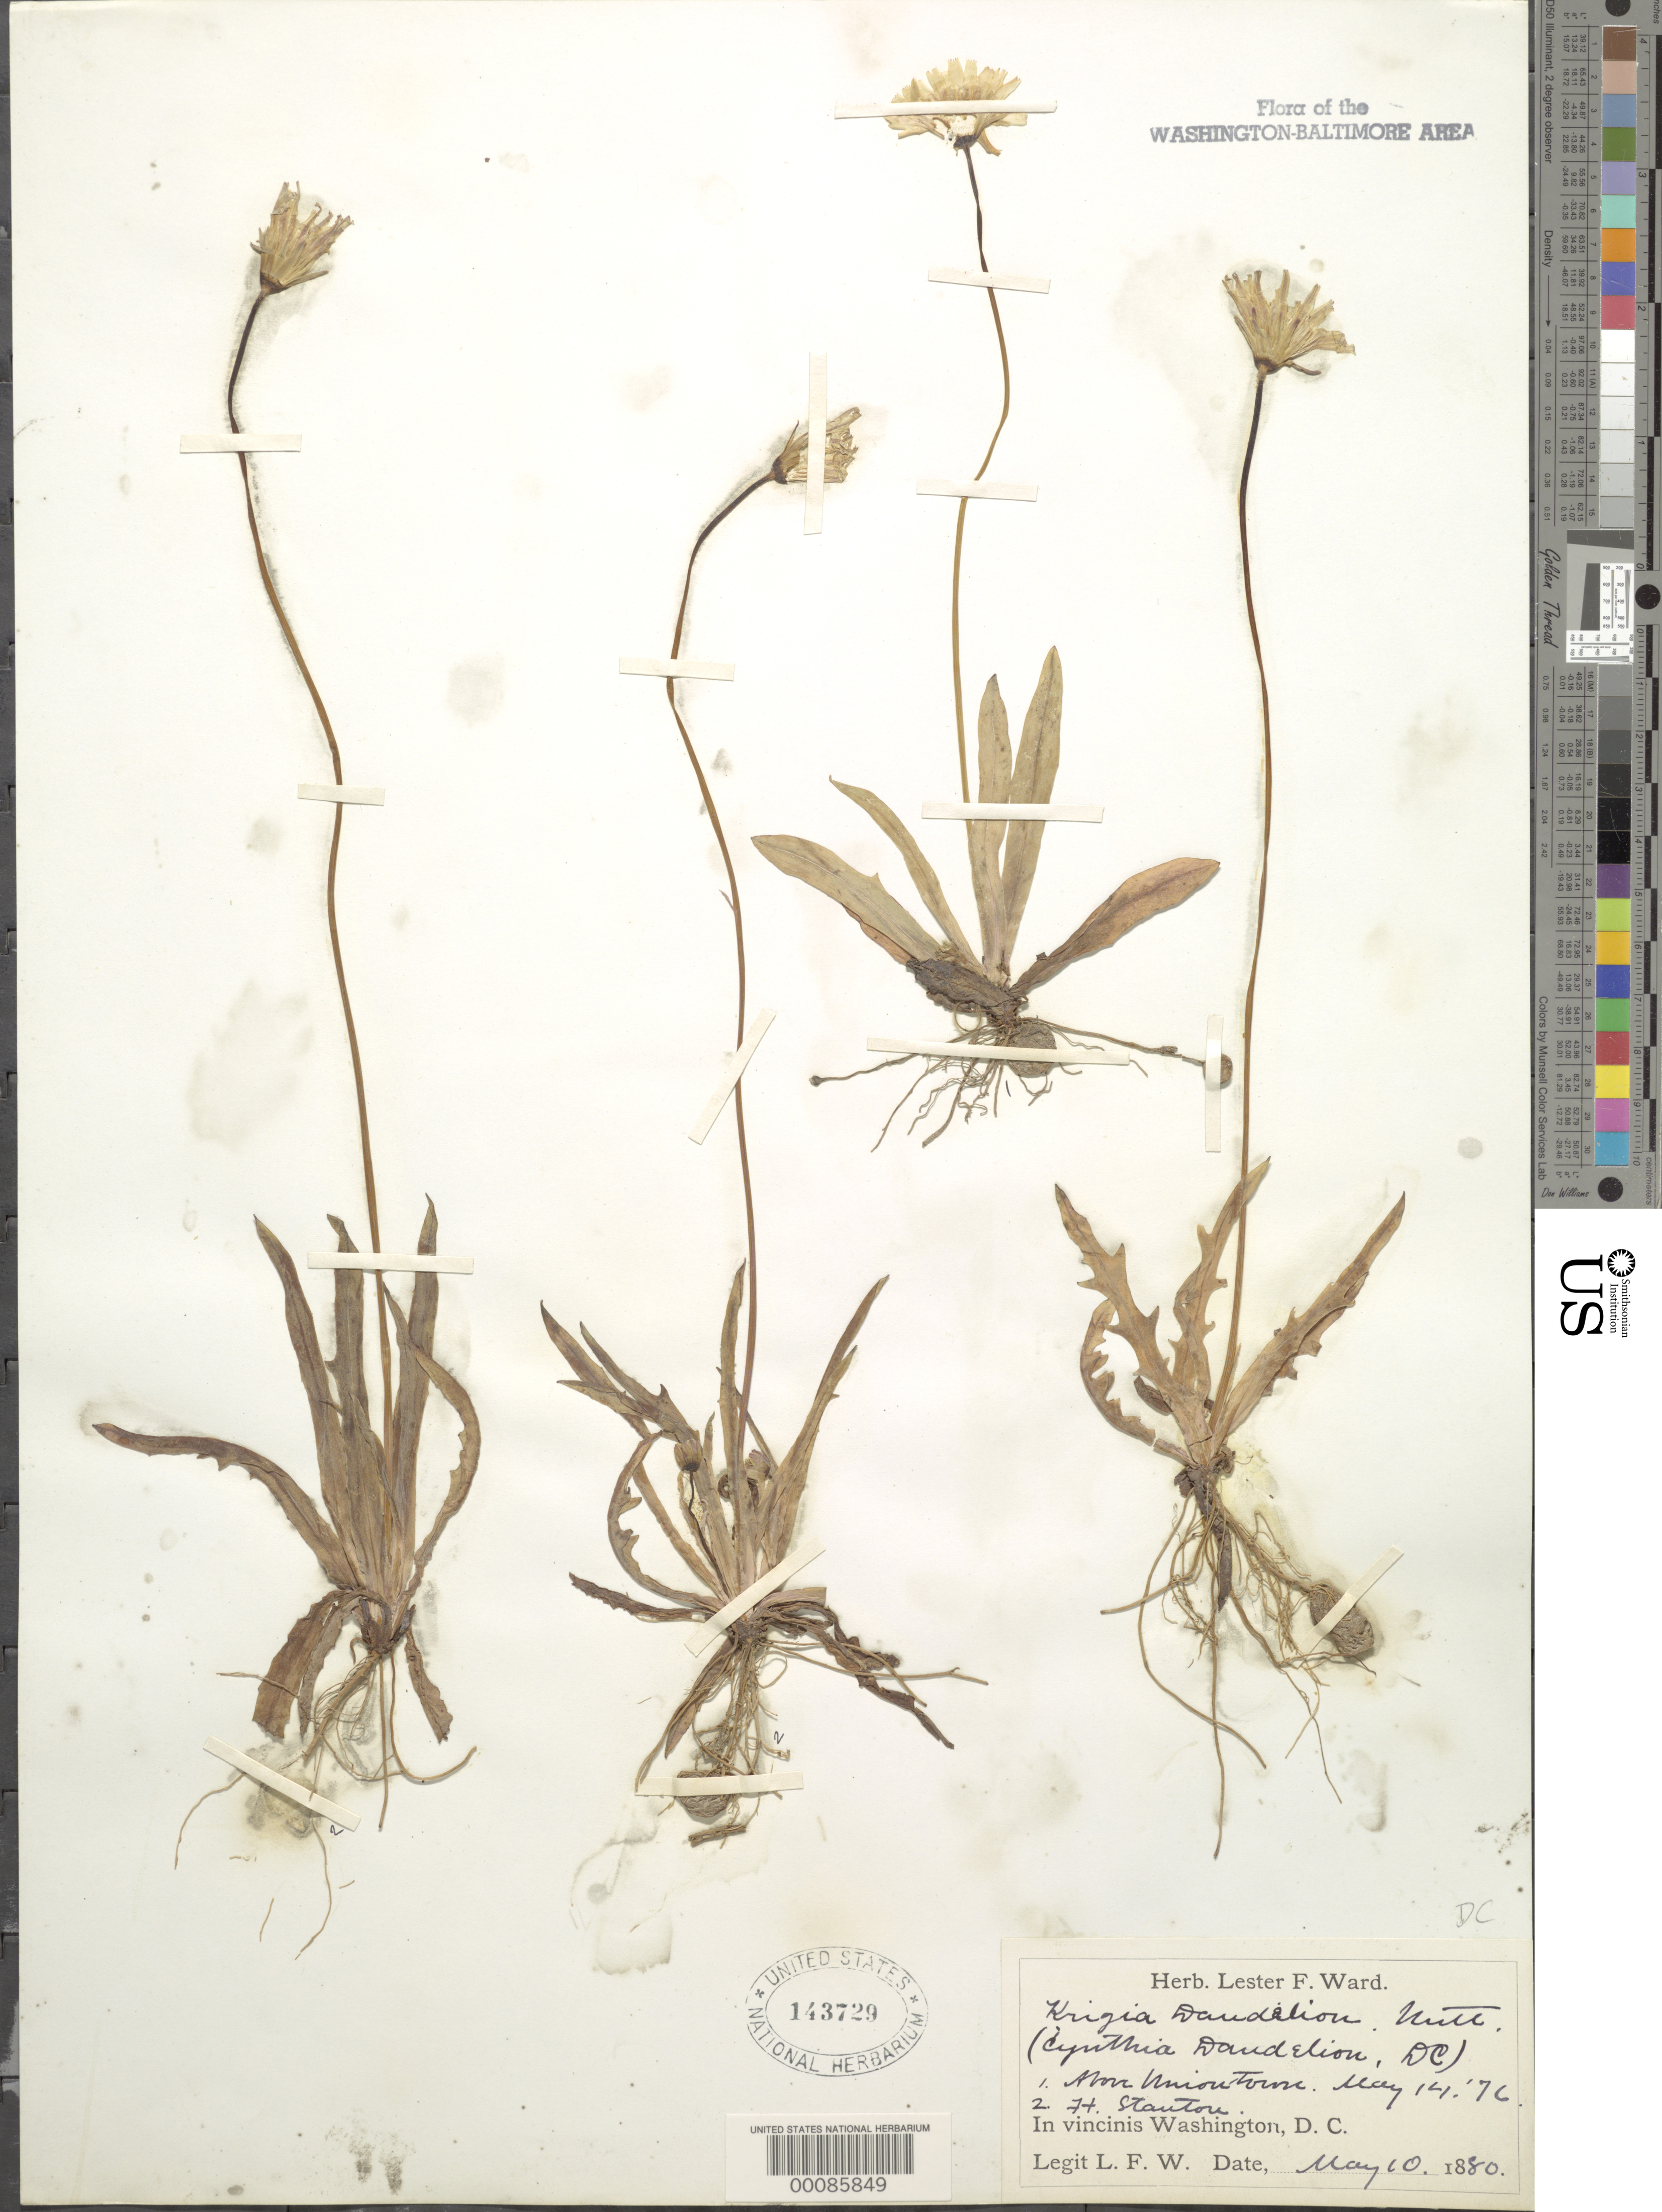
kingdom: Plantae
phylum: Tracheophyta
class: Magnoliopsida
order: Asterales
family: Asteraceae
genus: Krigia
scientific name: Krigia dandelion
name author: (L.) Nutt.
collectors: L. F. Ward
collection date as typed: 14 May 1876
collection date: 1876-05-14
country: United States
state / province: District of Columbia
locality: Above Uniontown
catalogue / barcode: US 143729